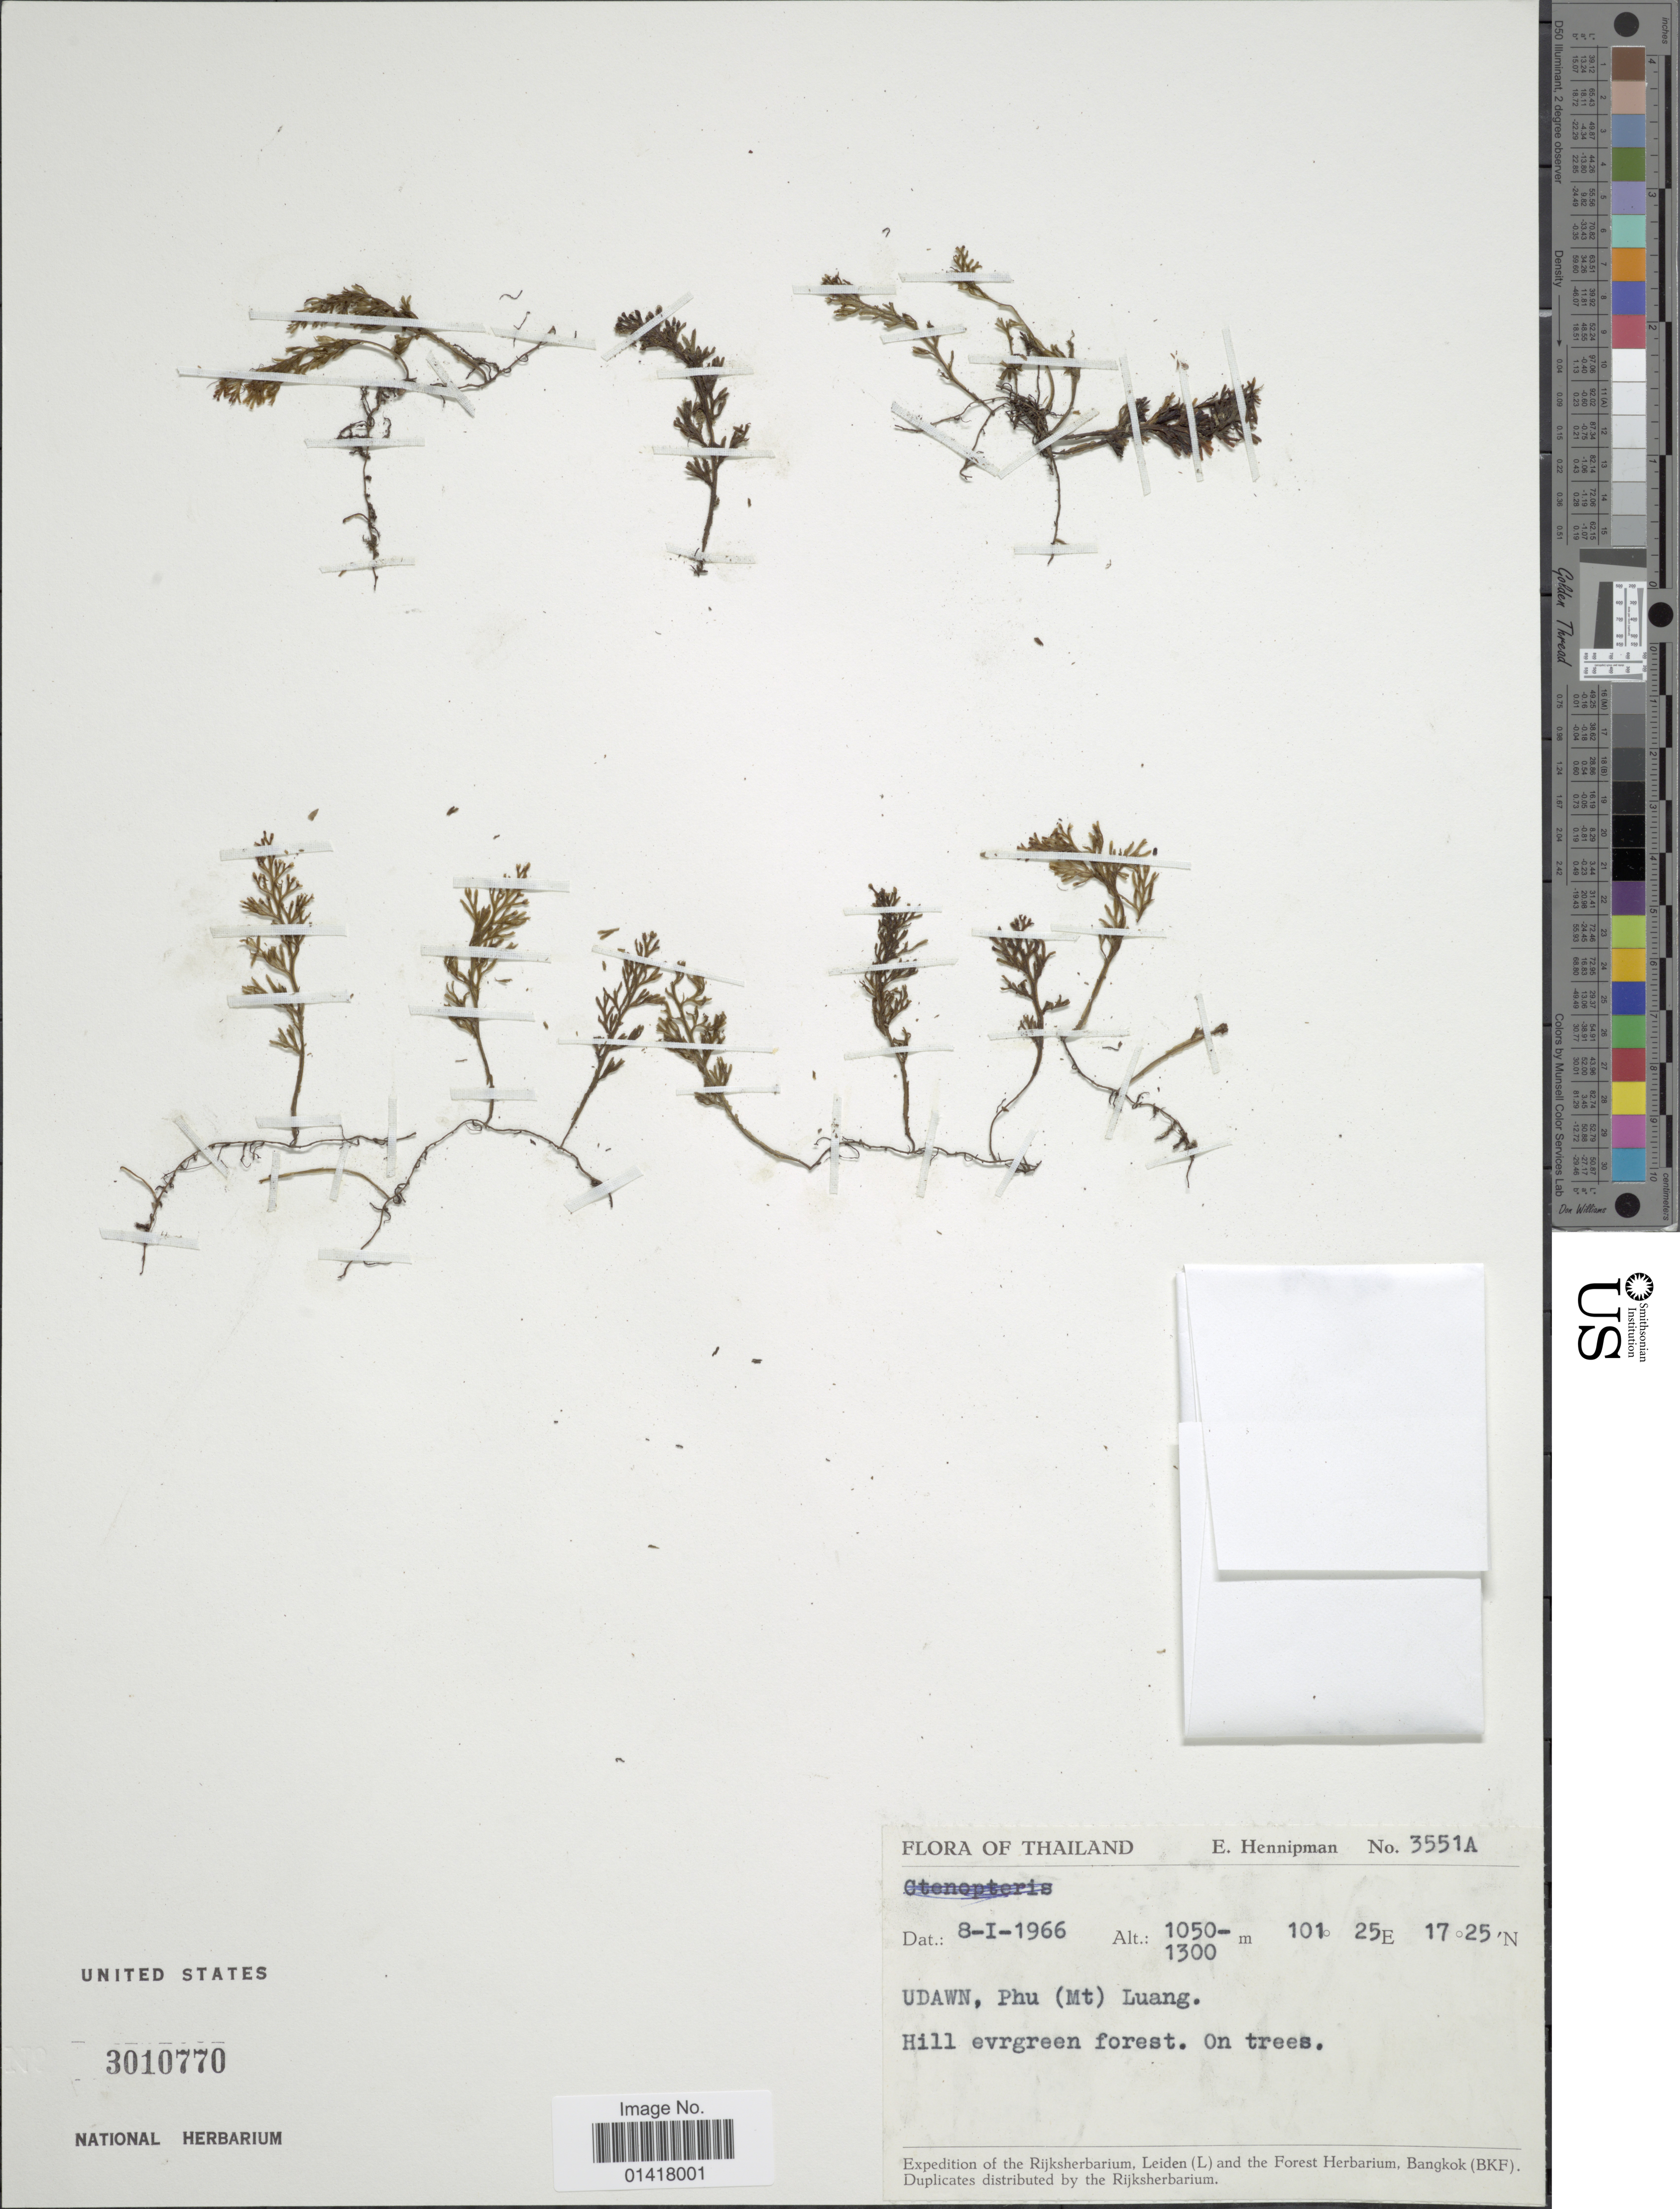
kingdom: Plantae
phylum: Tracheophyta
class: Polypodiopsida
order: Hymenophyllales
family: Hymenophyllaceae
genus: Hymenophyllum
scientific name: Hymenophyllum sp.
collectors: E. Hennipman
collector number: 3551A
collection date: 1966-01-08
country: Thailand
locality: Udawn, Phu (Mt) Luang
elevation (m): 1050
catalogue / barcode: US 3010770